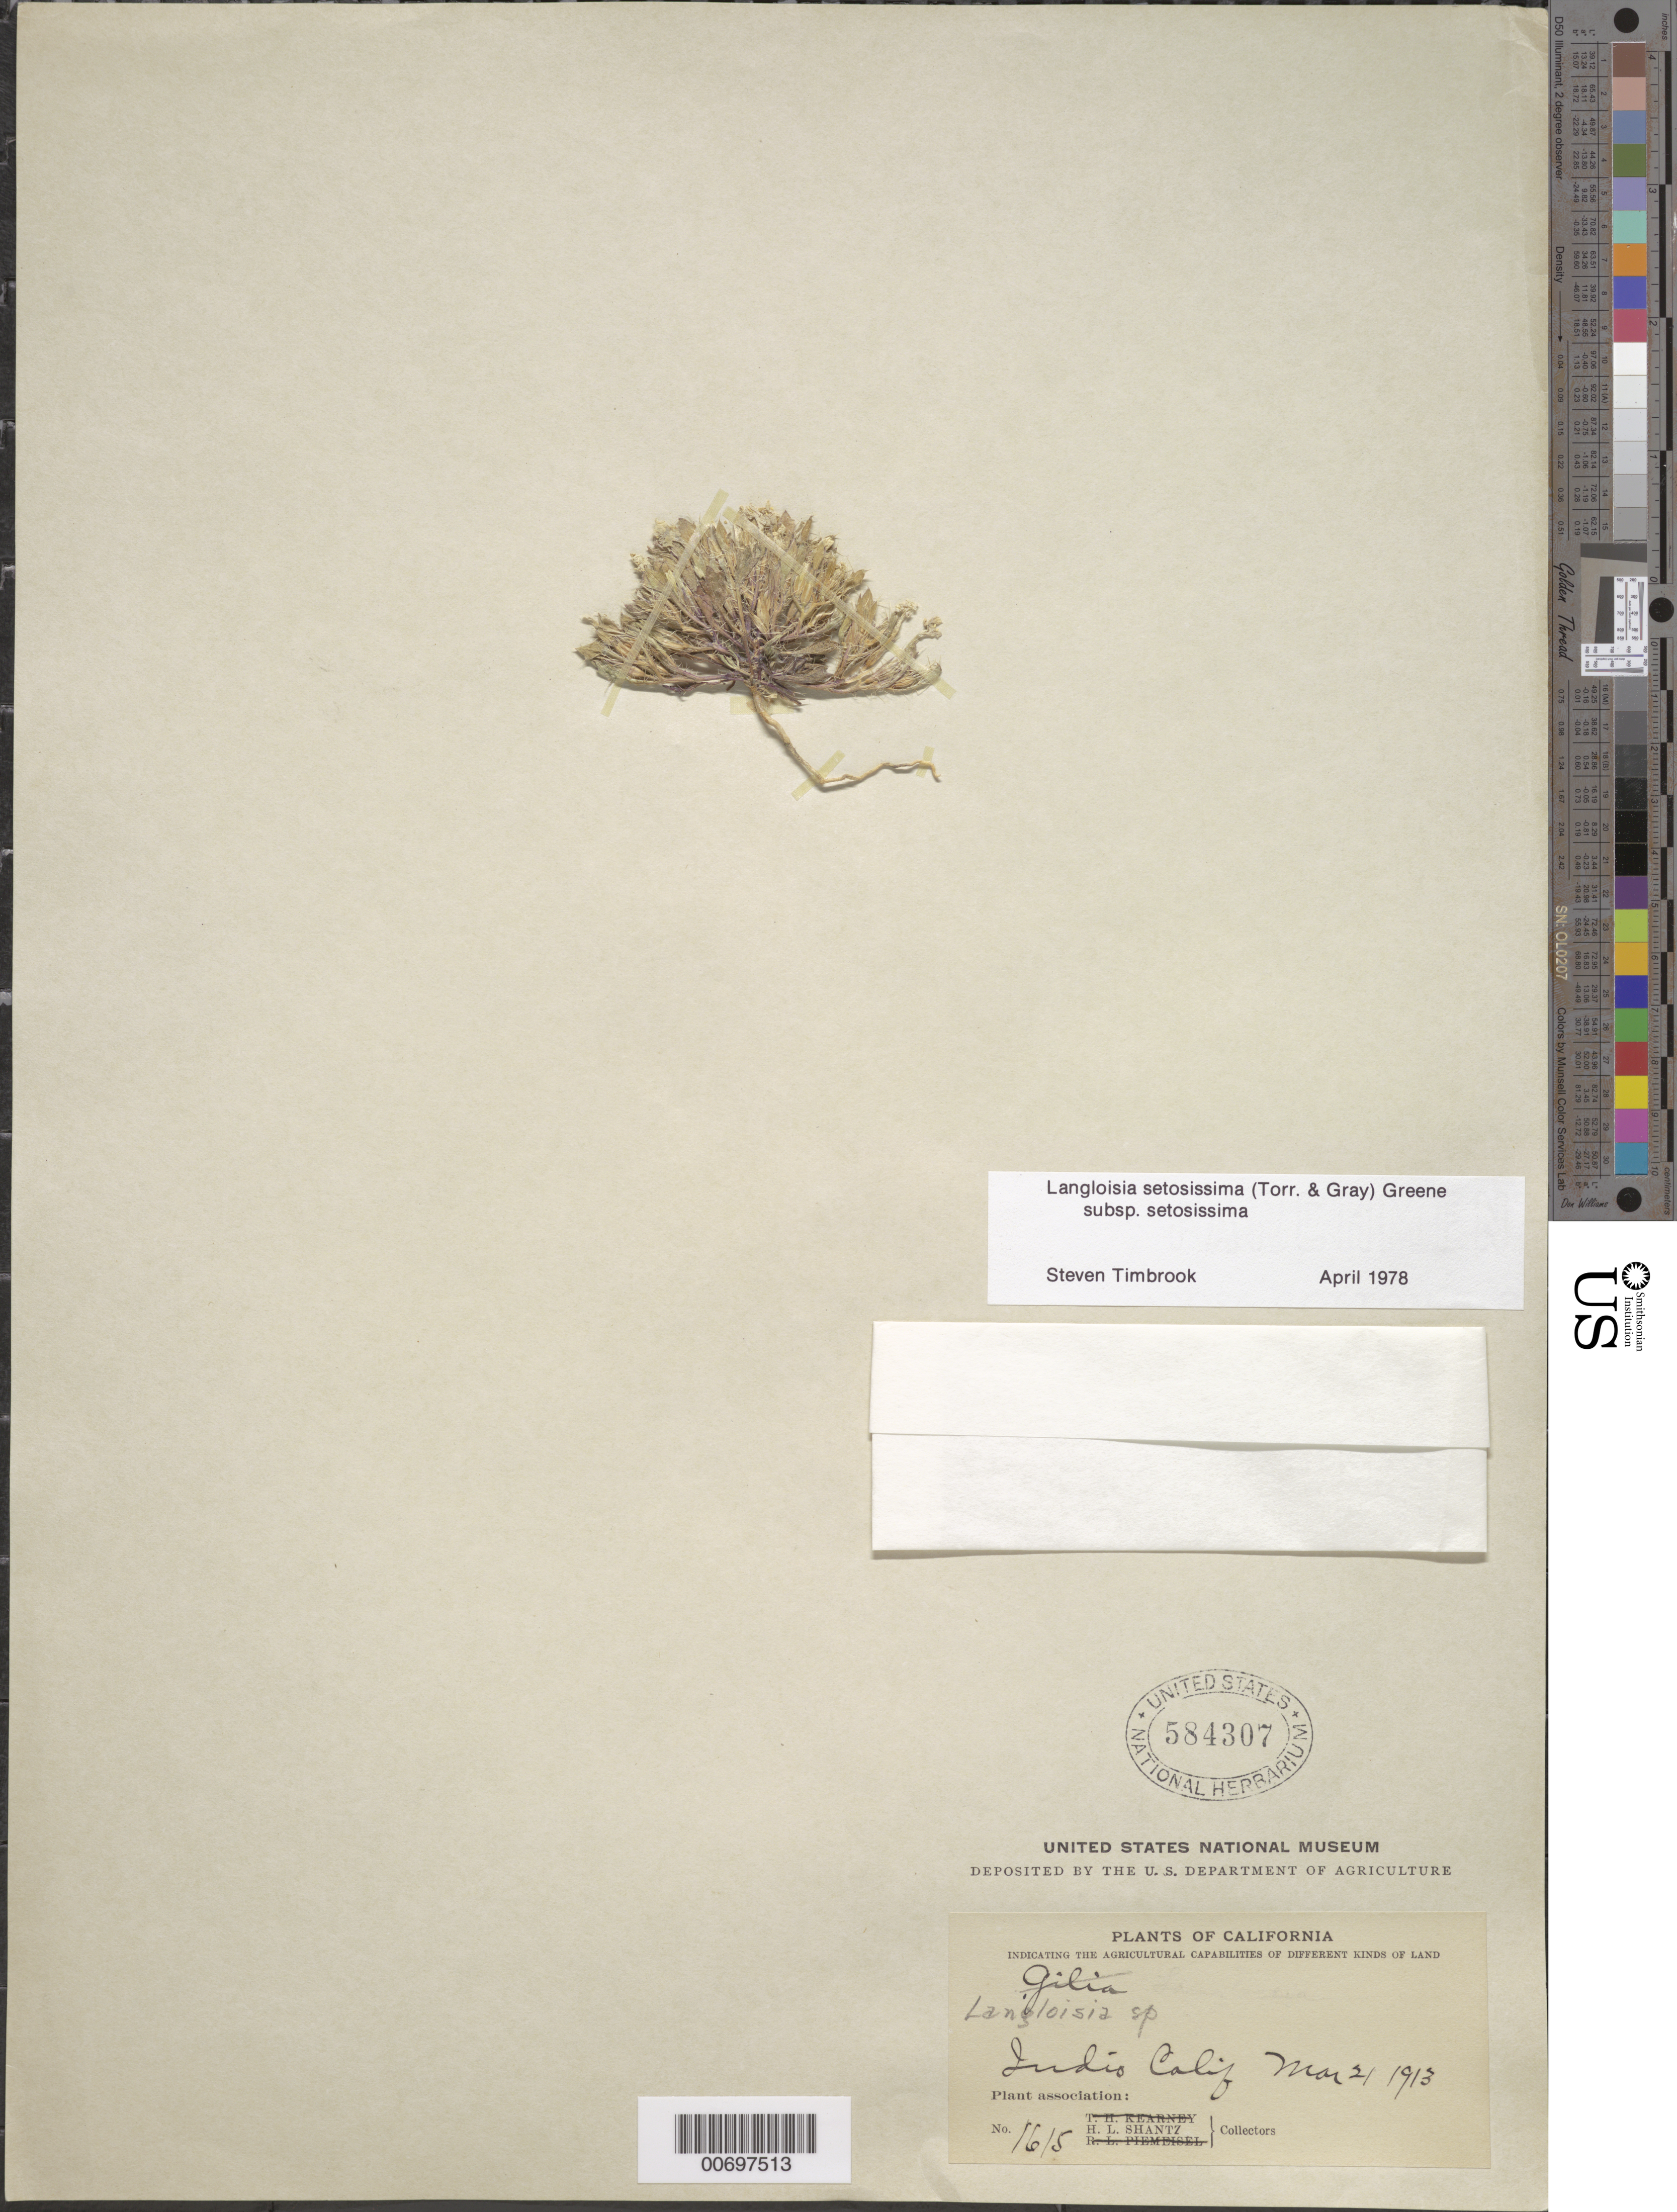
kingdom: Plantae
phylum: Tracheophyta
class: Magnoliopsida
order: Ericales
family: Polemoniaceae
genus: Langloisia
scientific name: Langloisia setosissima subsp. setosissima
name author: (Torr. & A. Gray) Greene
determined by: Timbrook, S.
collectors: H. Shantz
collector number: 1615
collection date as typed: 21 Mar 1913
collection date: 1913-03-21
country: United States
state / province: California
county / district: Riverside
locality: Indio.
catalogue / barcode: US 584307